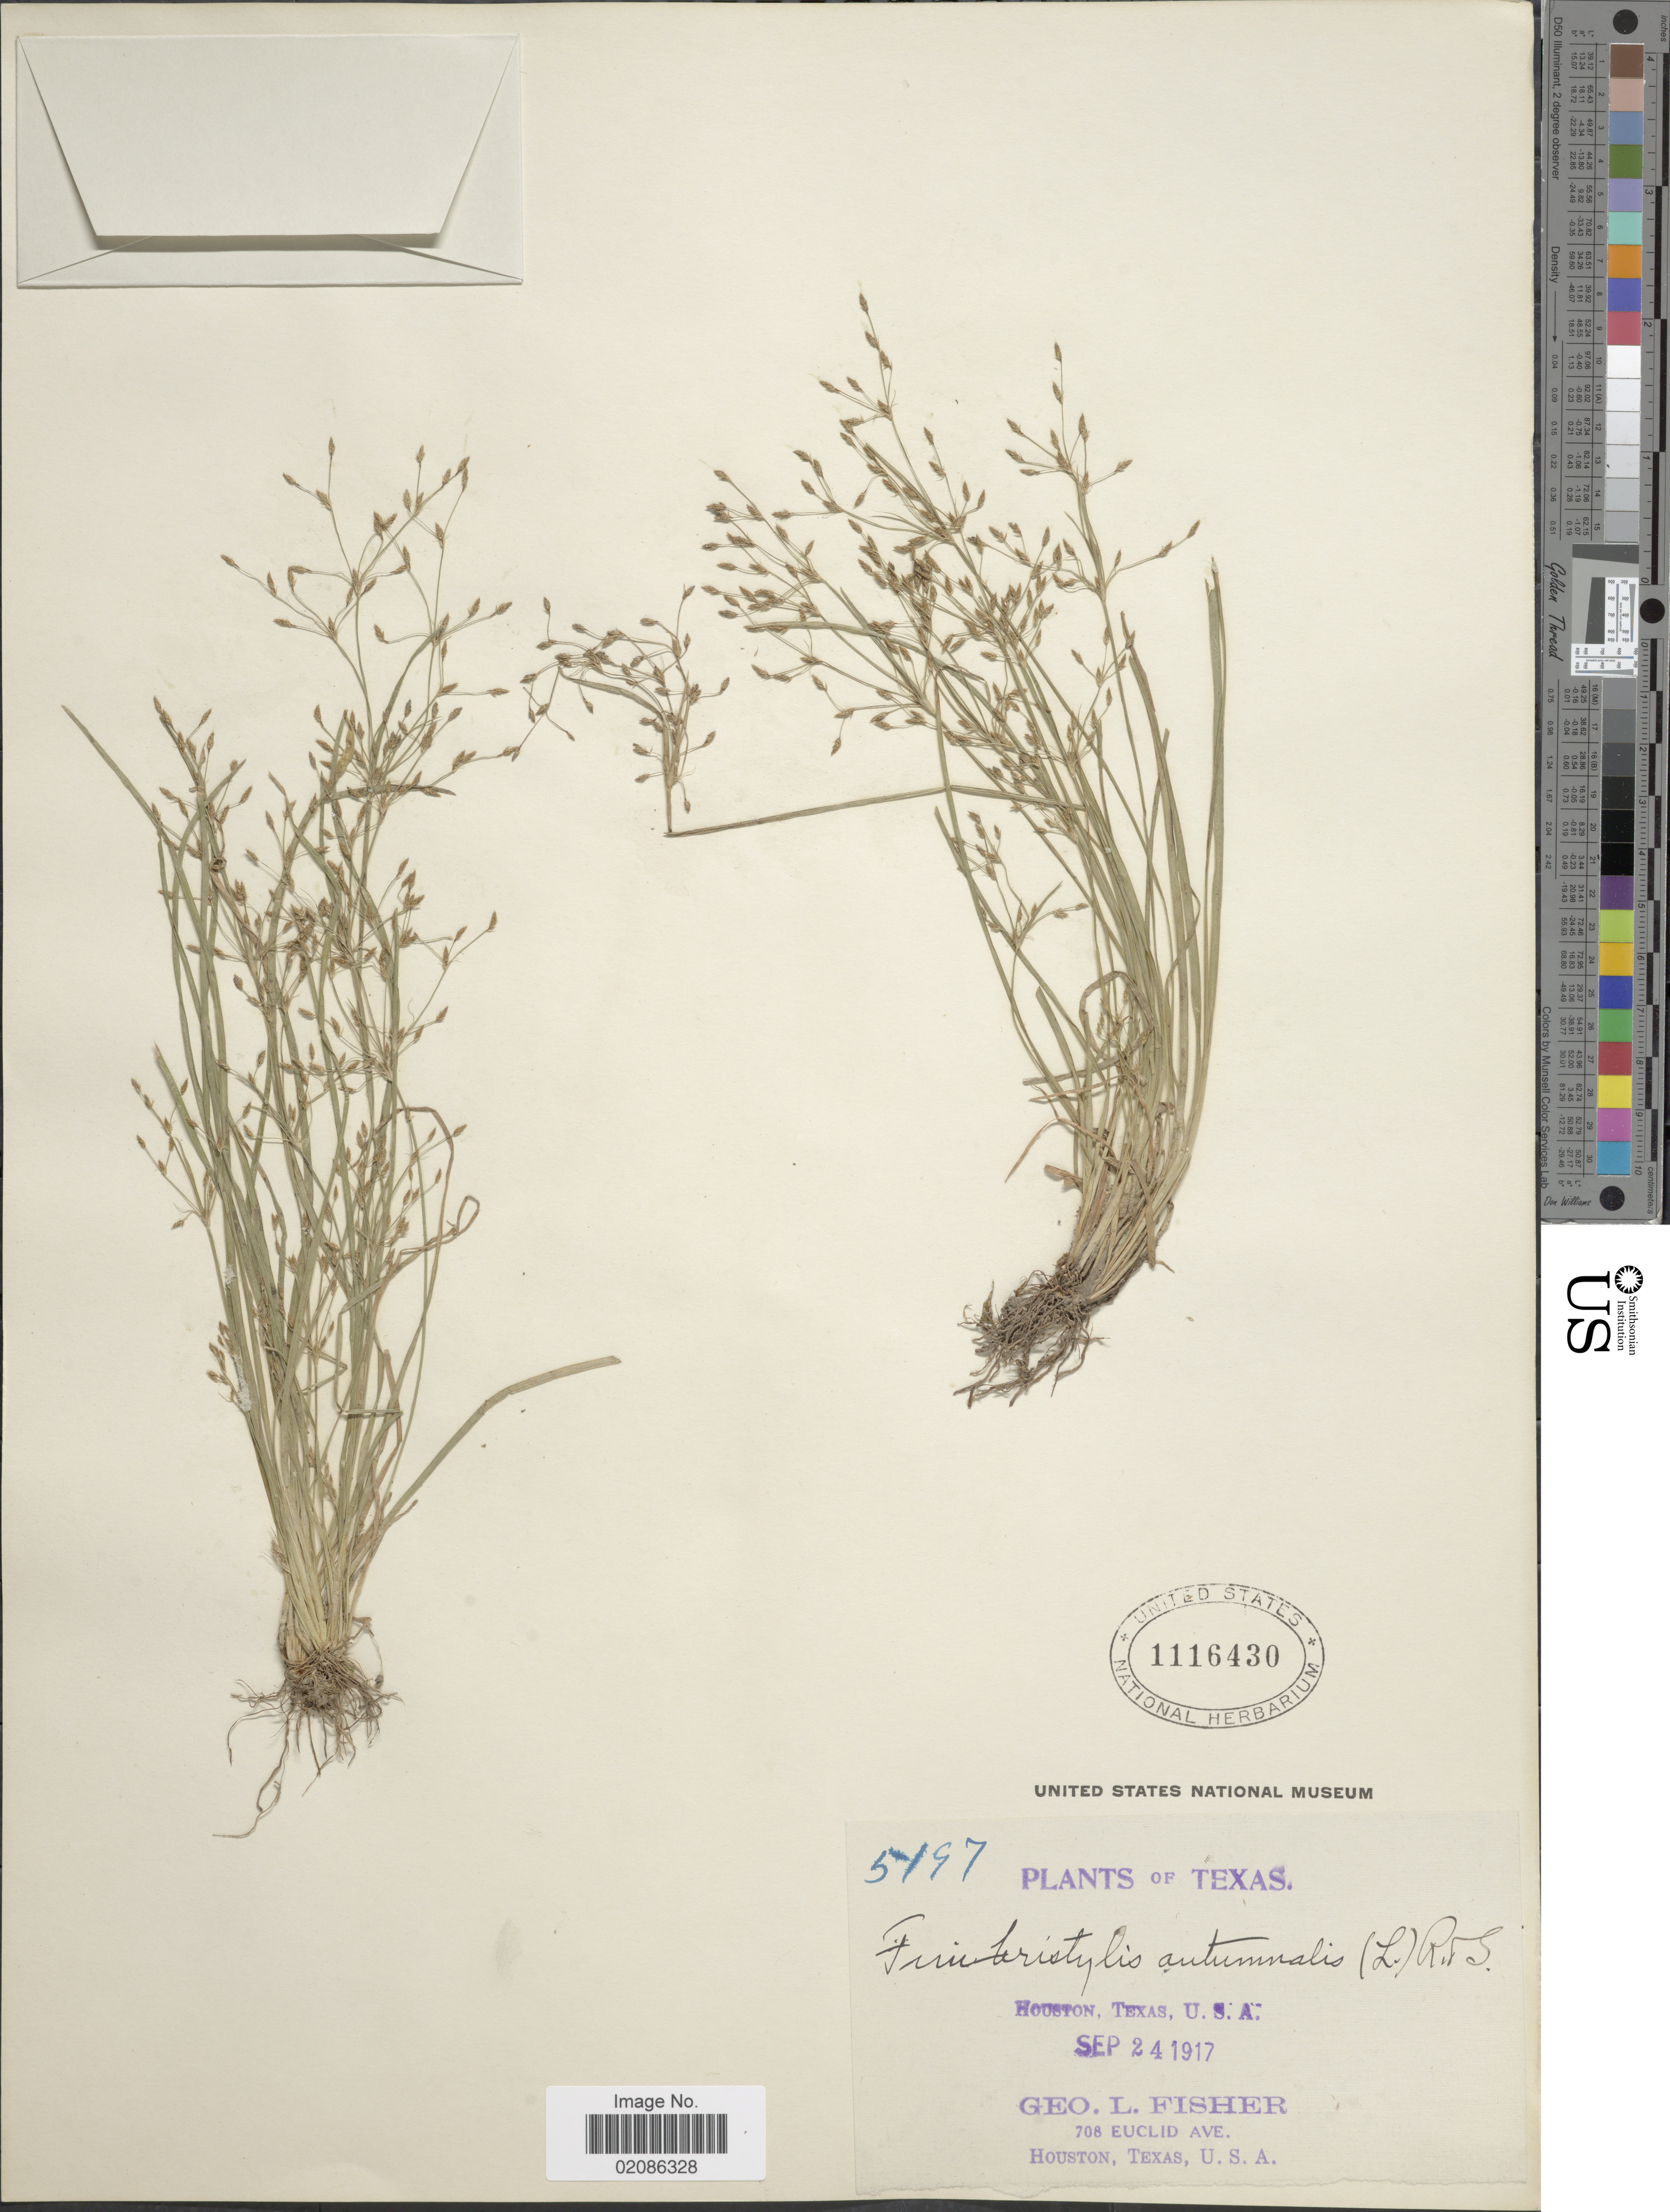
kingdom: Plantae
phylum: Tracheophyta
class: Liliopsida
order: Poales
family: Cyperaceae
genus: Fimbristylis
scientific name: Fimbristylis autumnalis (L.) Roem. & Schult.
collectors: G. L. Fisher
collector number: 5197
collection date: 1917-09-24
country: United States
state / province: Texas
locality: Houston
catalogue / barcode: US 1116430